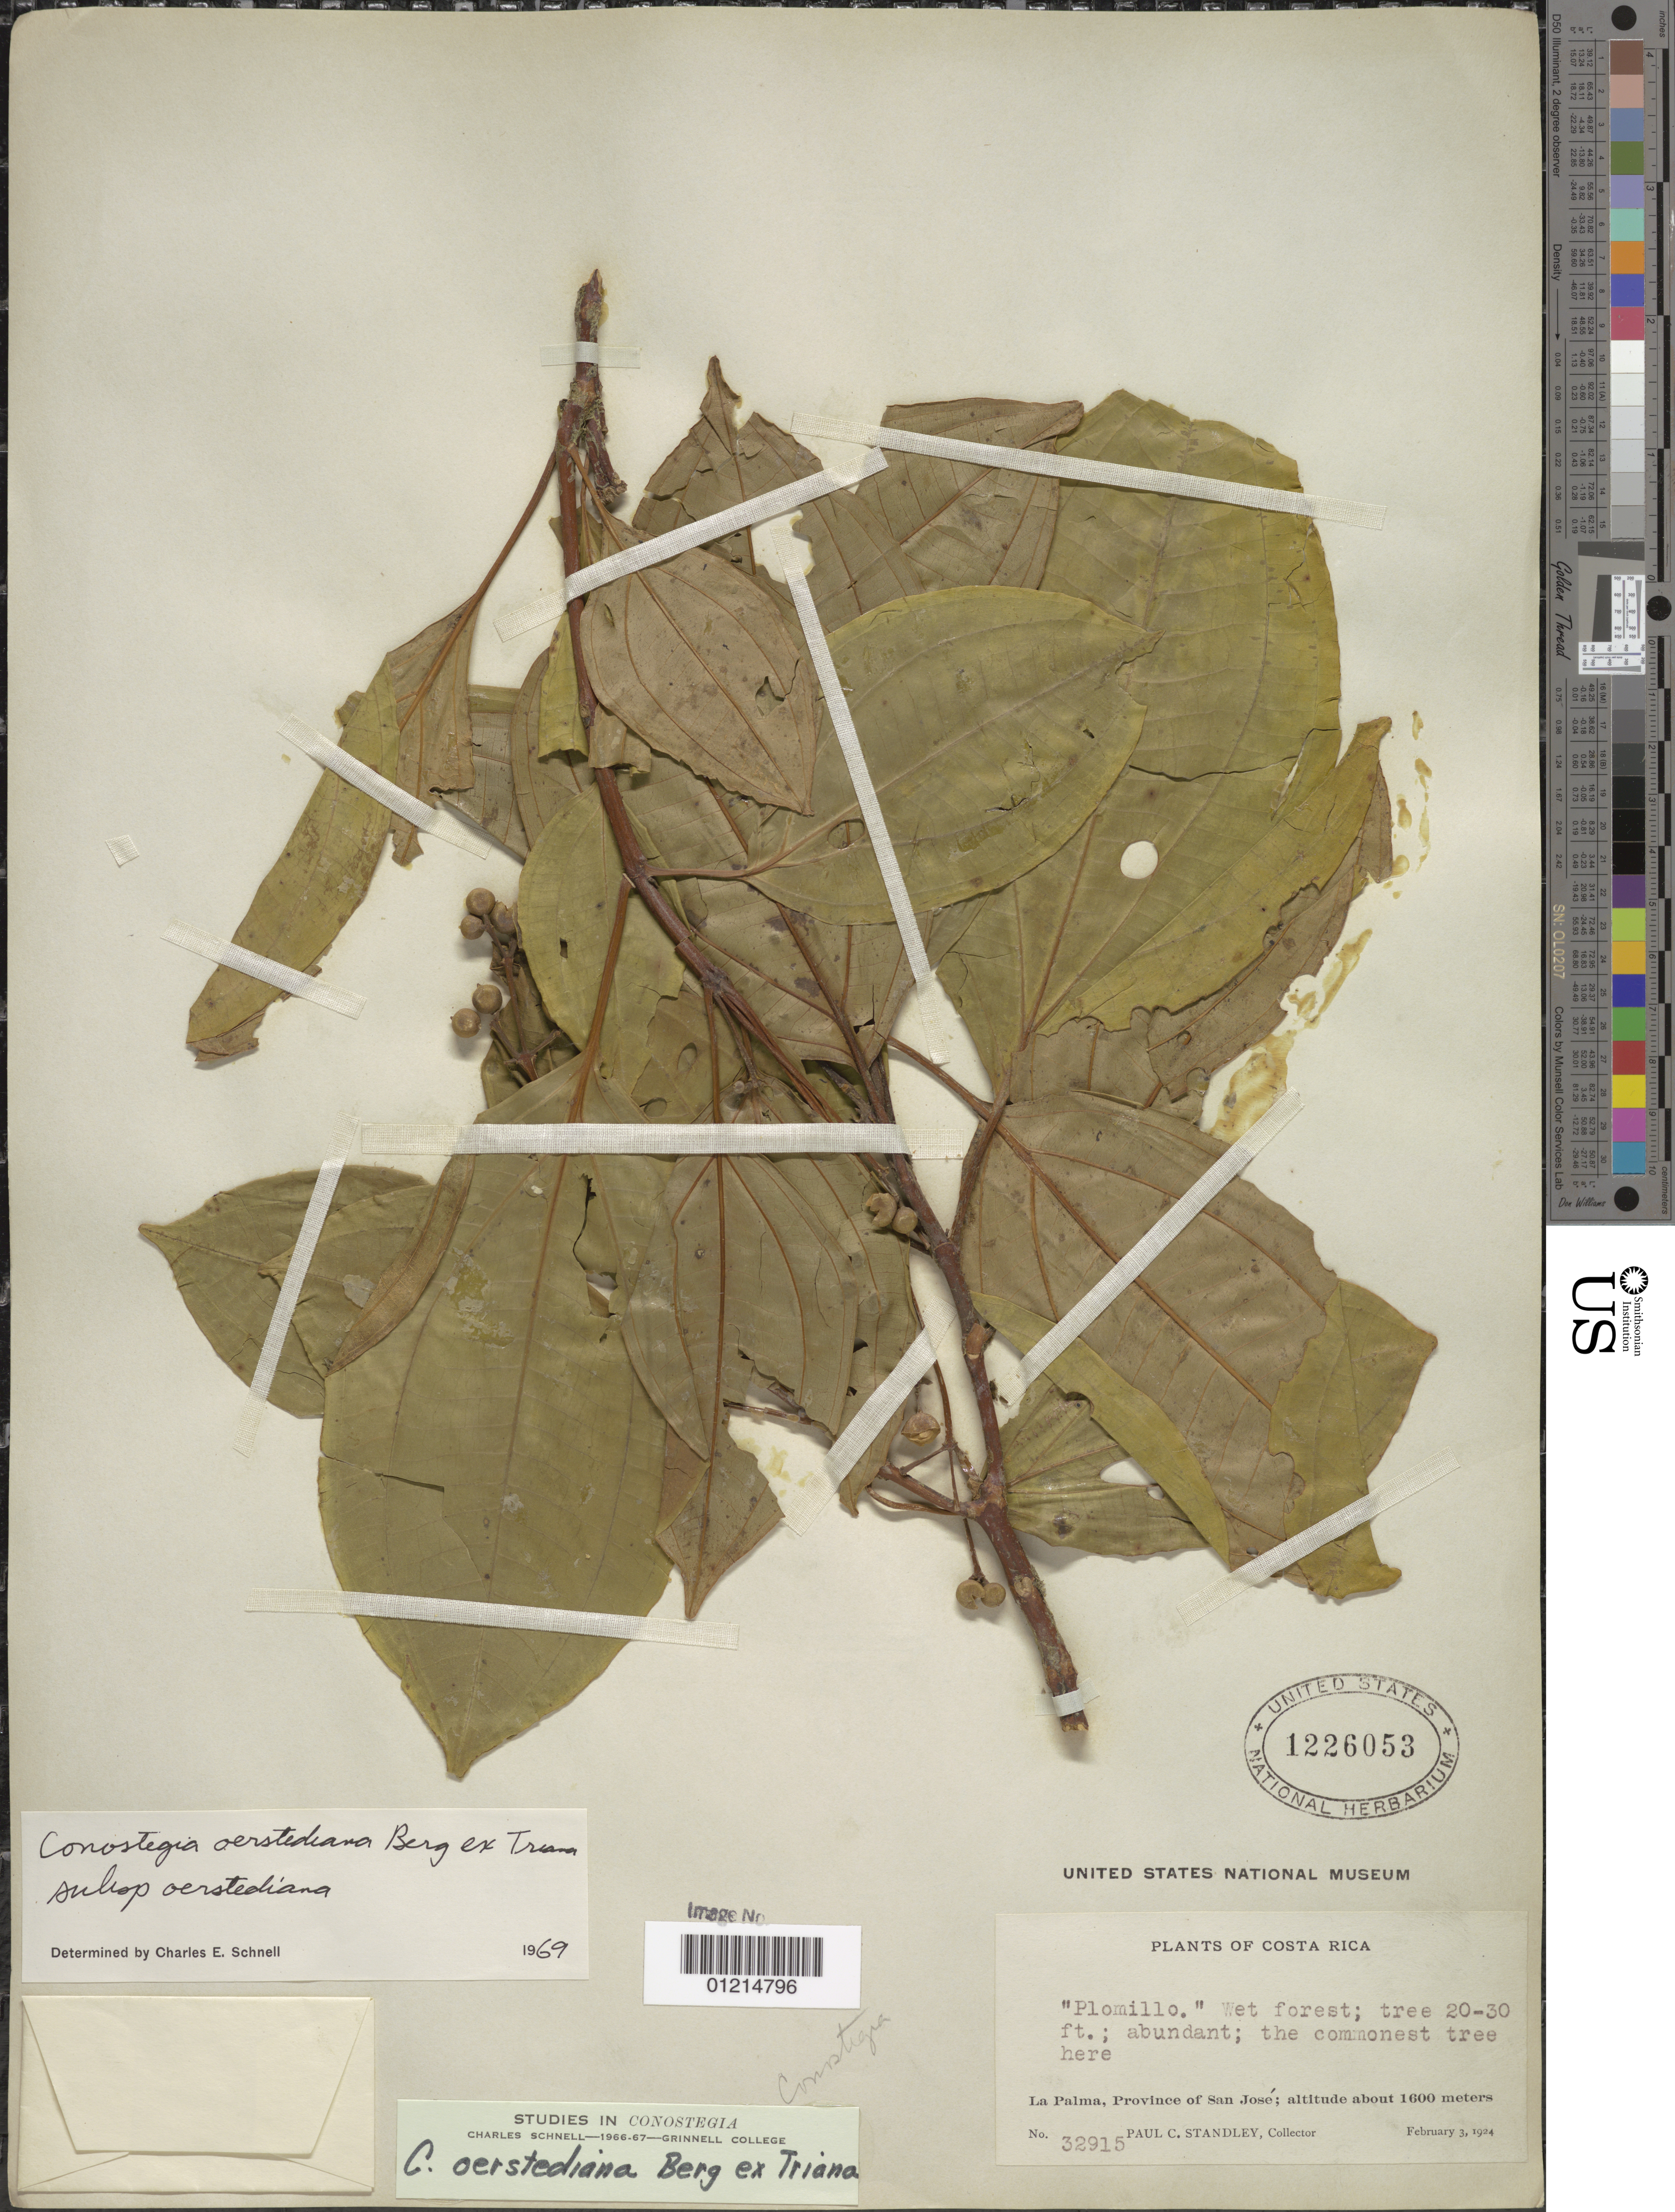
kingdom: Plantae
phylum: Tracheophyta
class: Magnoliopsida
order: Myrtales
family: Melastomataceae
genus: Conostegia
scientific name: Conostegia oerstediana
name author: O. Berg ex Triana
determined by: Schnell, C. E.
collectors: P. C. Standley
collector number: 32915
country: Costa Rica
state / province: San José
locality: La Palma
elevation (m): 1600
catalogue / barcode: US 1226053